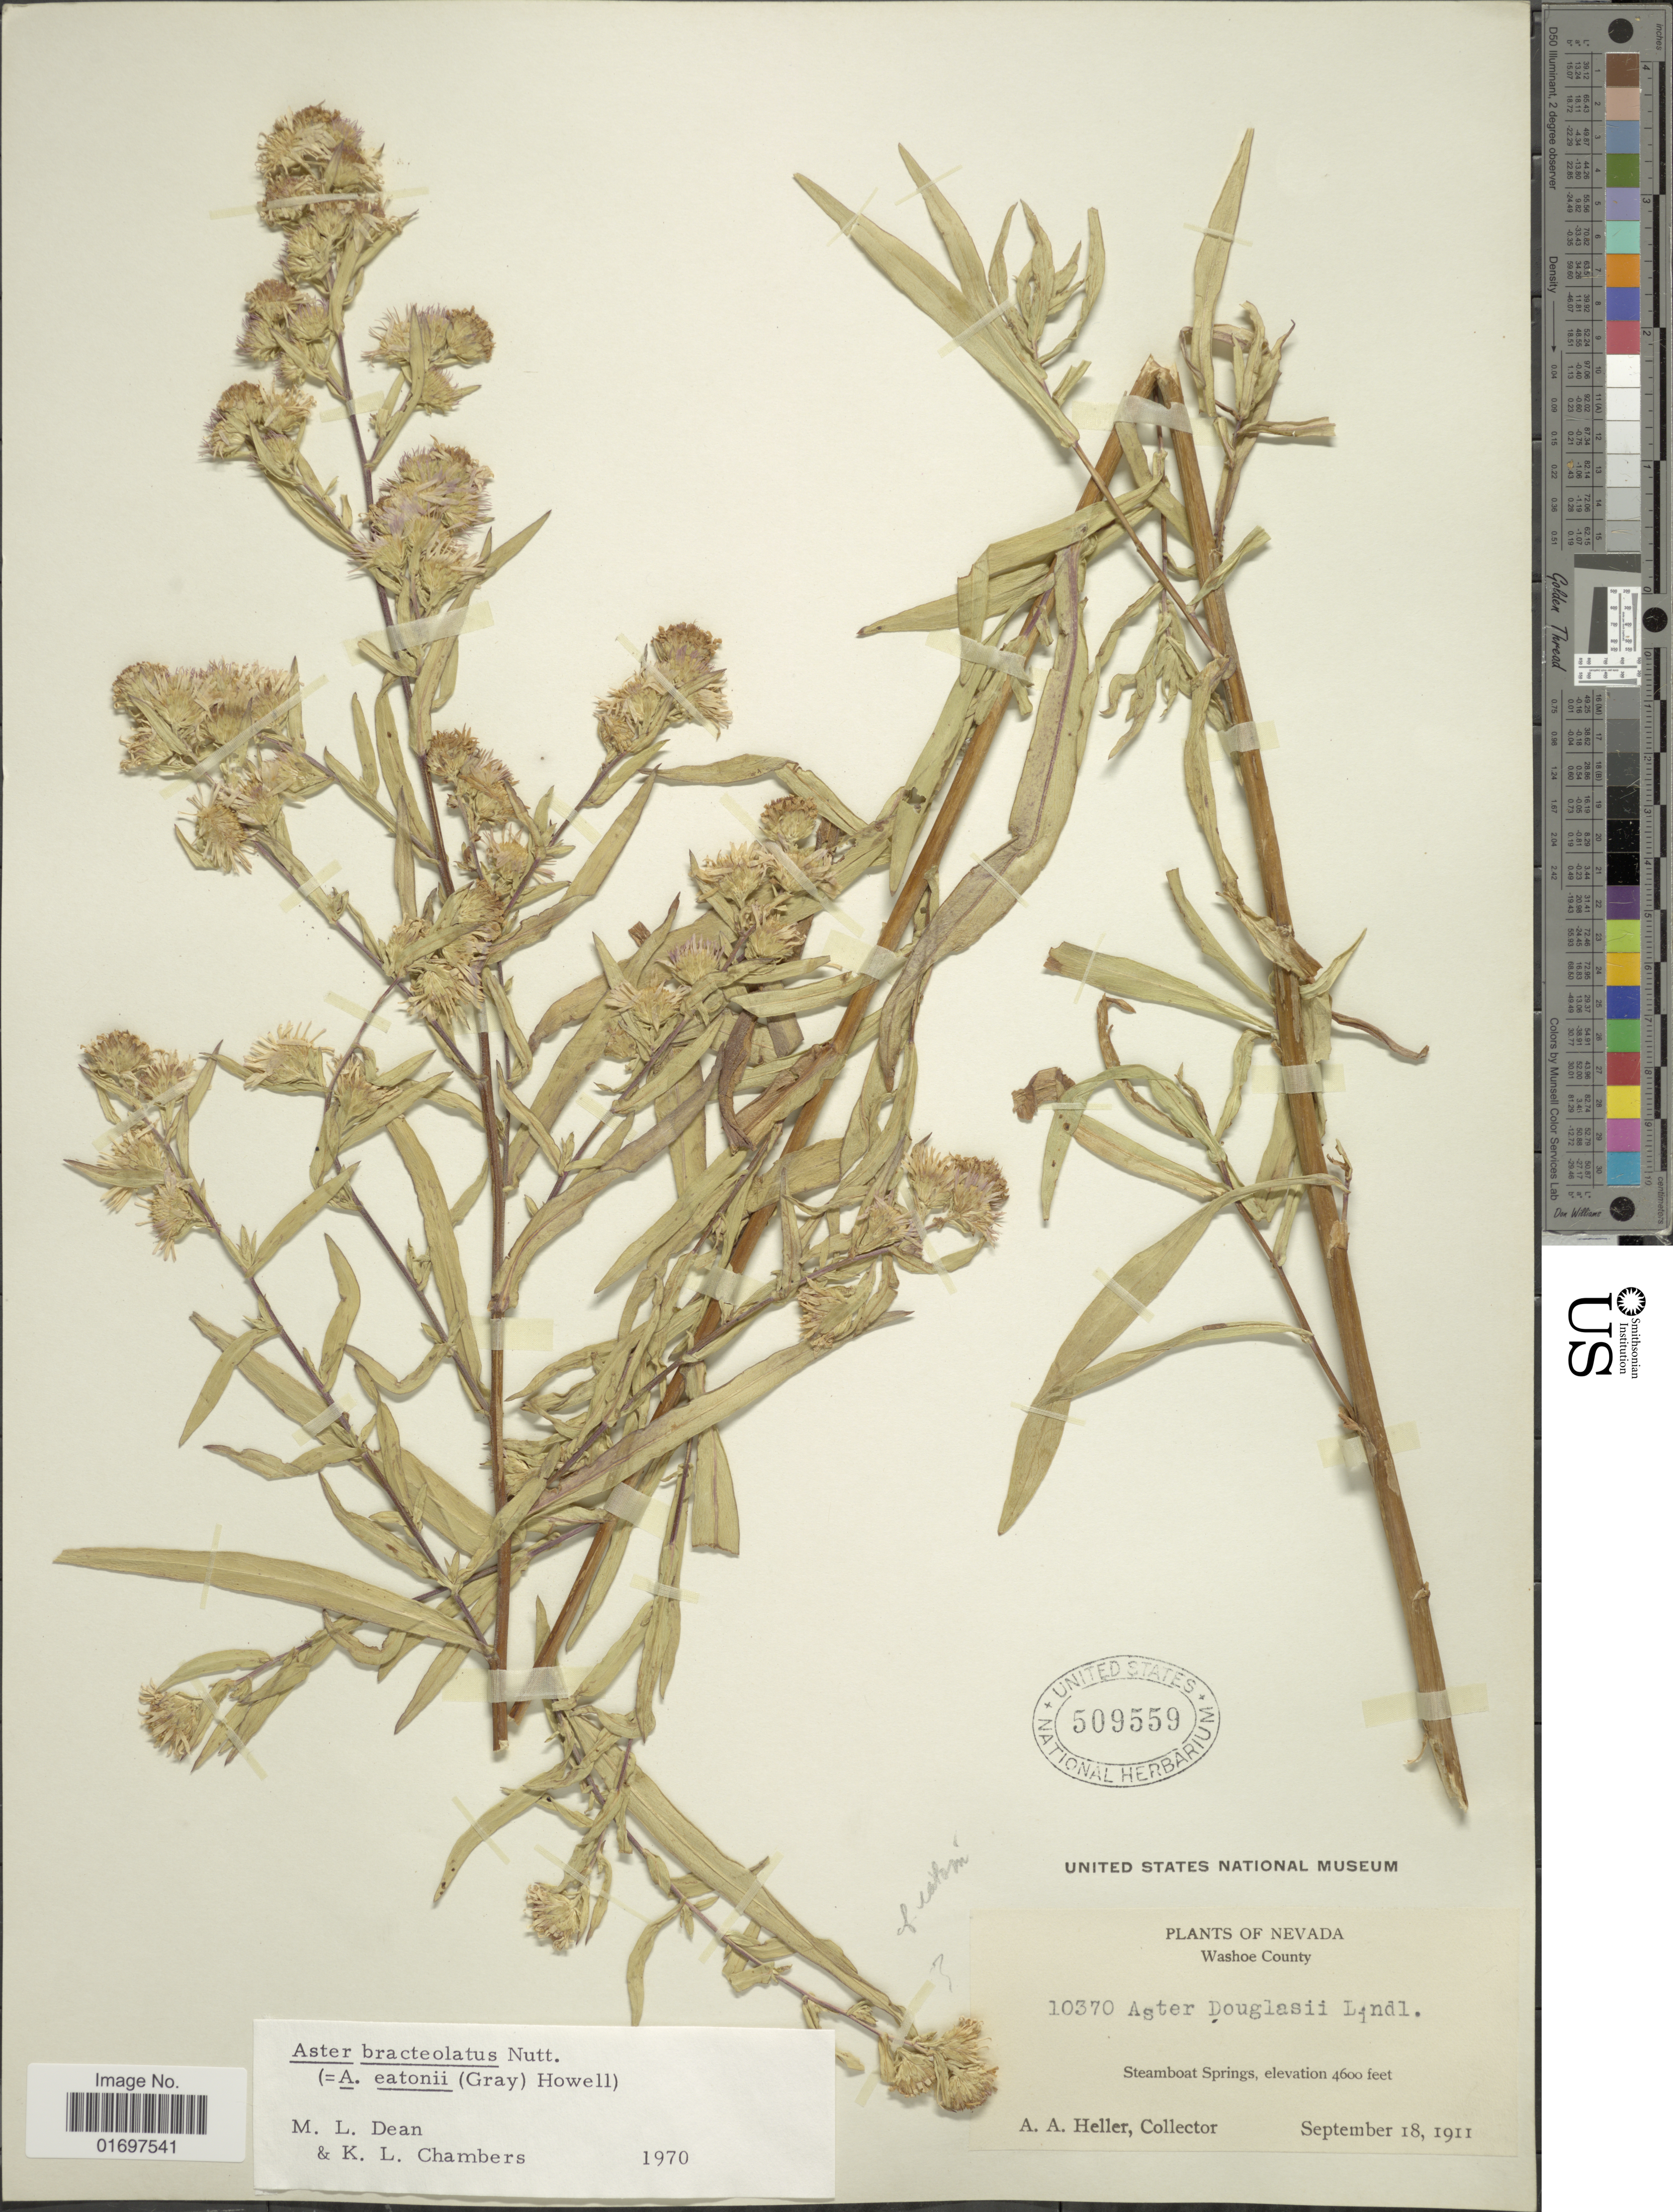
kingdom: Plantae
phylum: Tracheophyta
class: Magnoliopsida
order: Asterales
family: Asteraceae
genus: Symphyotrichum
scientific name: Symphyotrichum bracteolatum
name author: (Nutt.) G.L. Nesom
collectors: A. A. Heller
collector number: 10370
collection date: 1911-09-18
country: United States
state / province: Nevada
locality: Washoe County. Steamboat Springs.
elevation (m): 1402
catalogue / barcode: US 509559